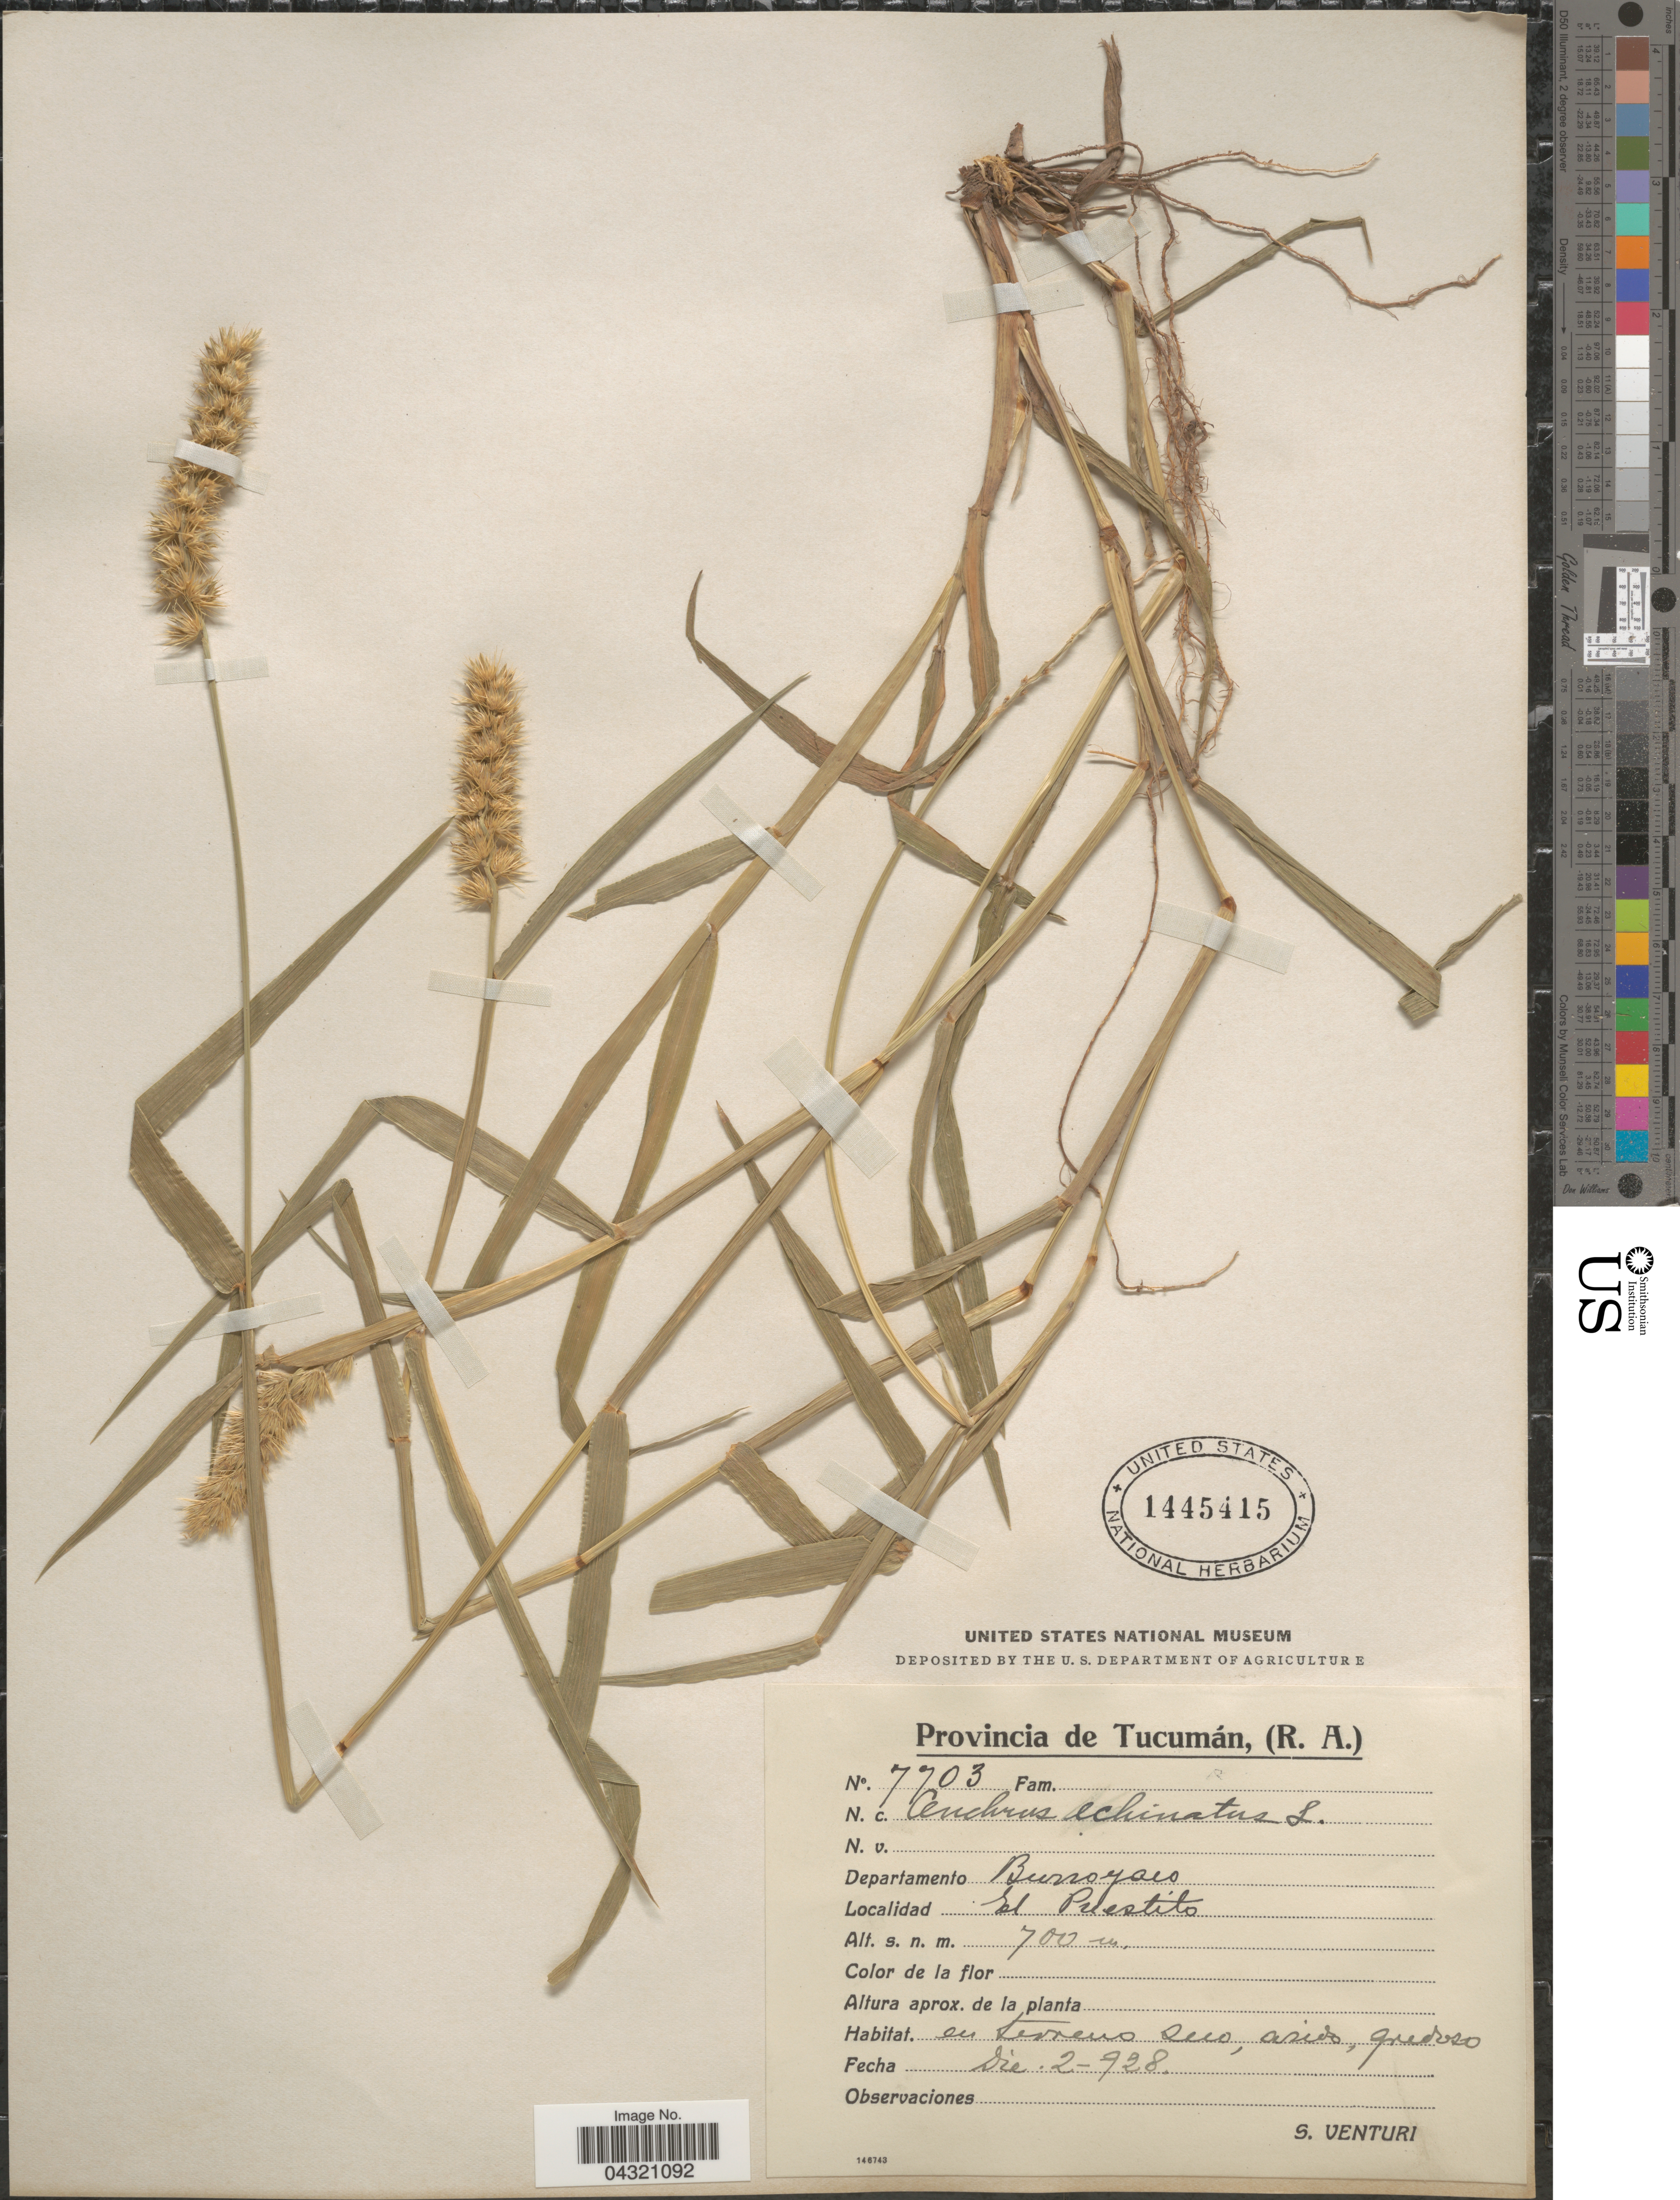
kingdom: Plantae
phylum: Tracheophyta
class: Liliopsida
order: Poales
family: Poaceae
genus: Cenchrus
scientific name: Cenchrus echinatus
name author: L.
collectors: S. Venturi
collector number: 7703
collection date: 1928-12-02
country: Argentina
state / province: Tucuman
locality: Departamento Burruyacú. El Puestito.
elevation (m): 700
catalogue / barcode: US 1445415